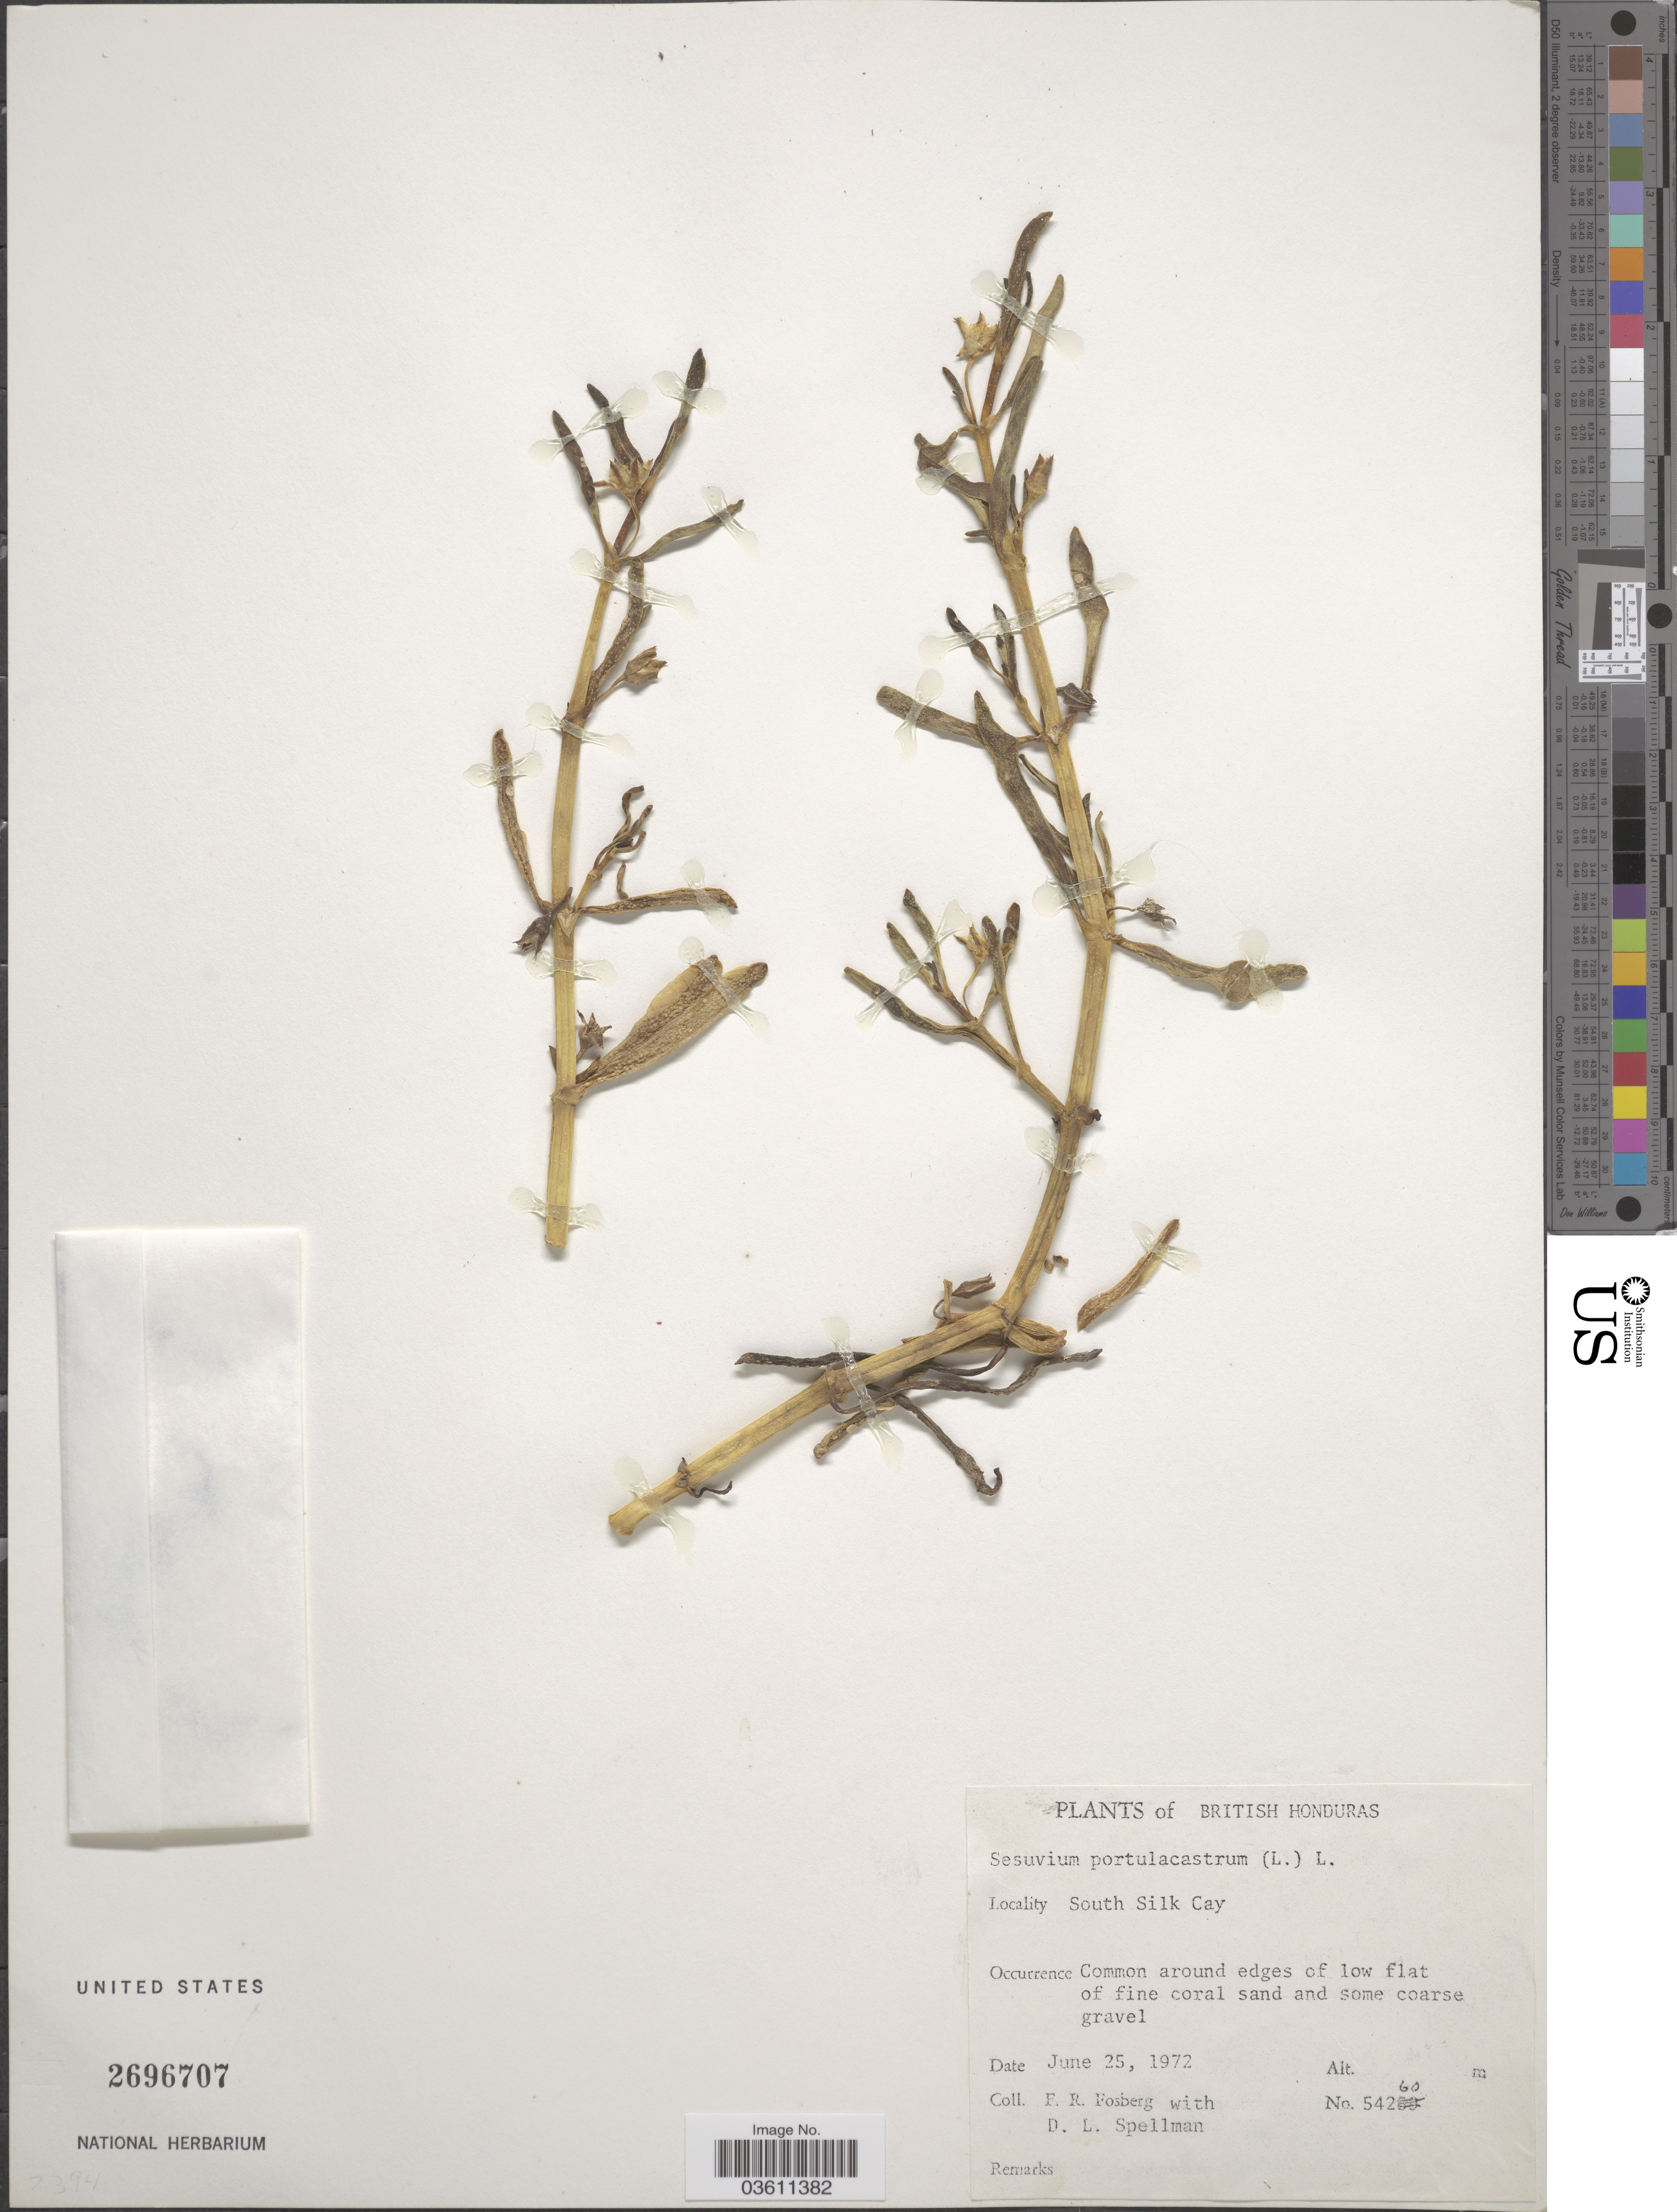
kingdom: Plantae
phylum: Tracheophyta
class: Magnoliopsida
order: Caryophyllales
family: Aizoaceae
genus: Sesuvium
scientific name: Sesuvium portulacastrum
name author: (L.) L.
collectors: F. R. Fosberg & D. L. Spellman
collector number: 54260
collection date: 1972-06-25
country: Belize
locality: British Honduras. South Silk Cay.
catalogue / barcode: US 2696707